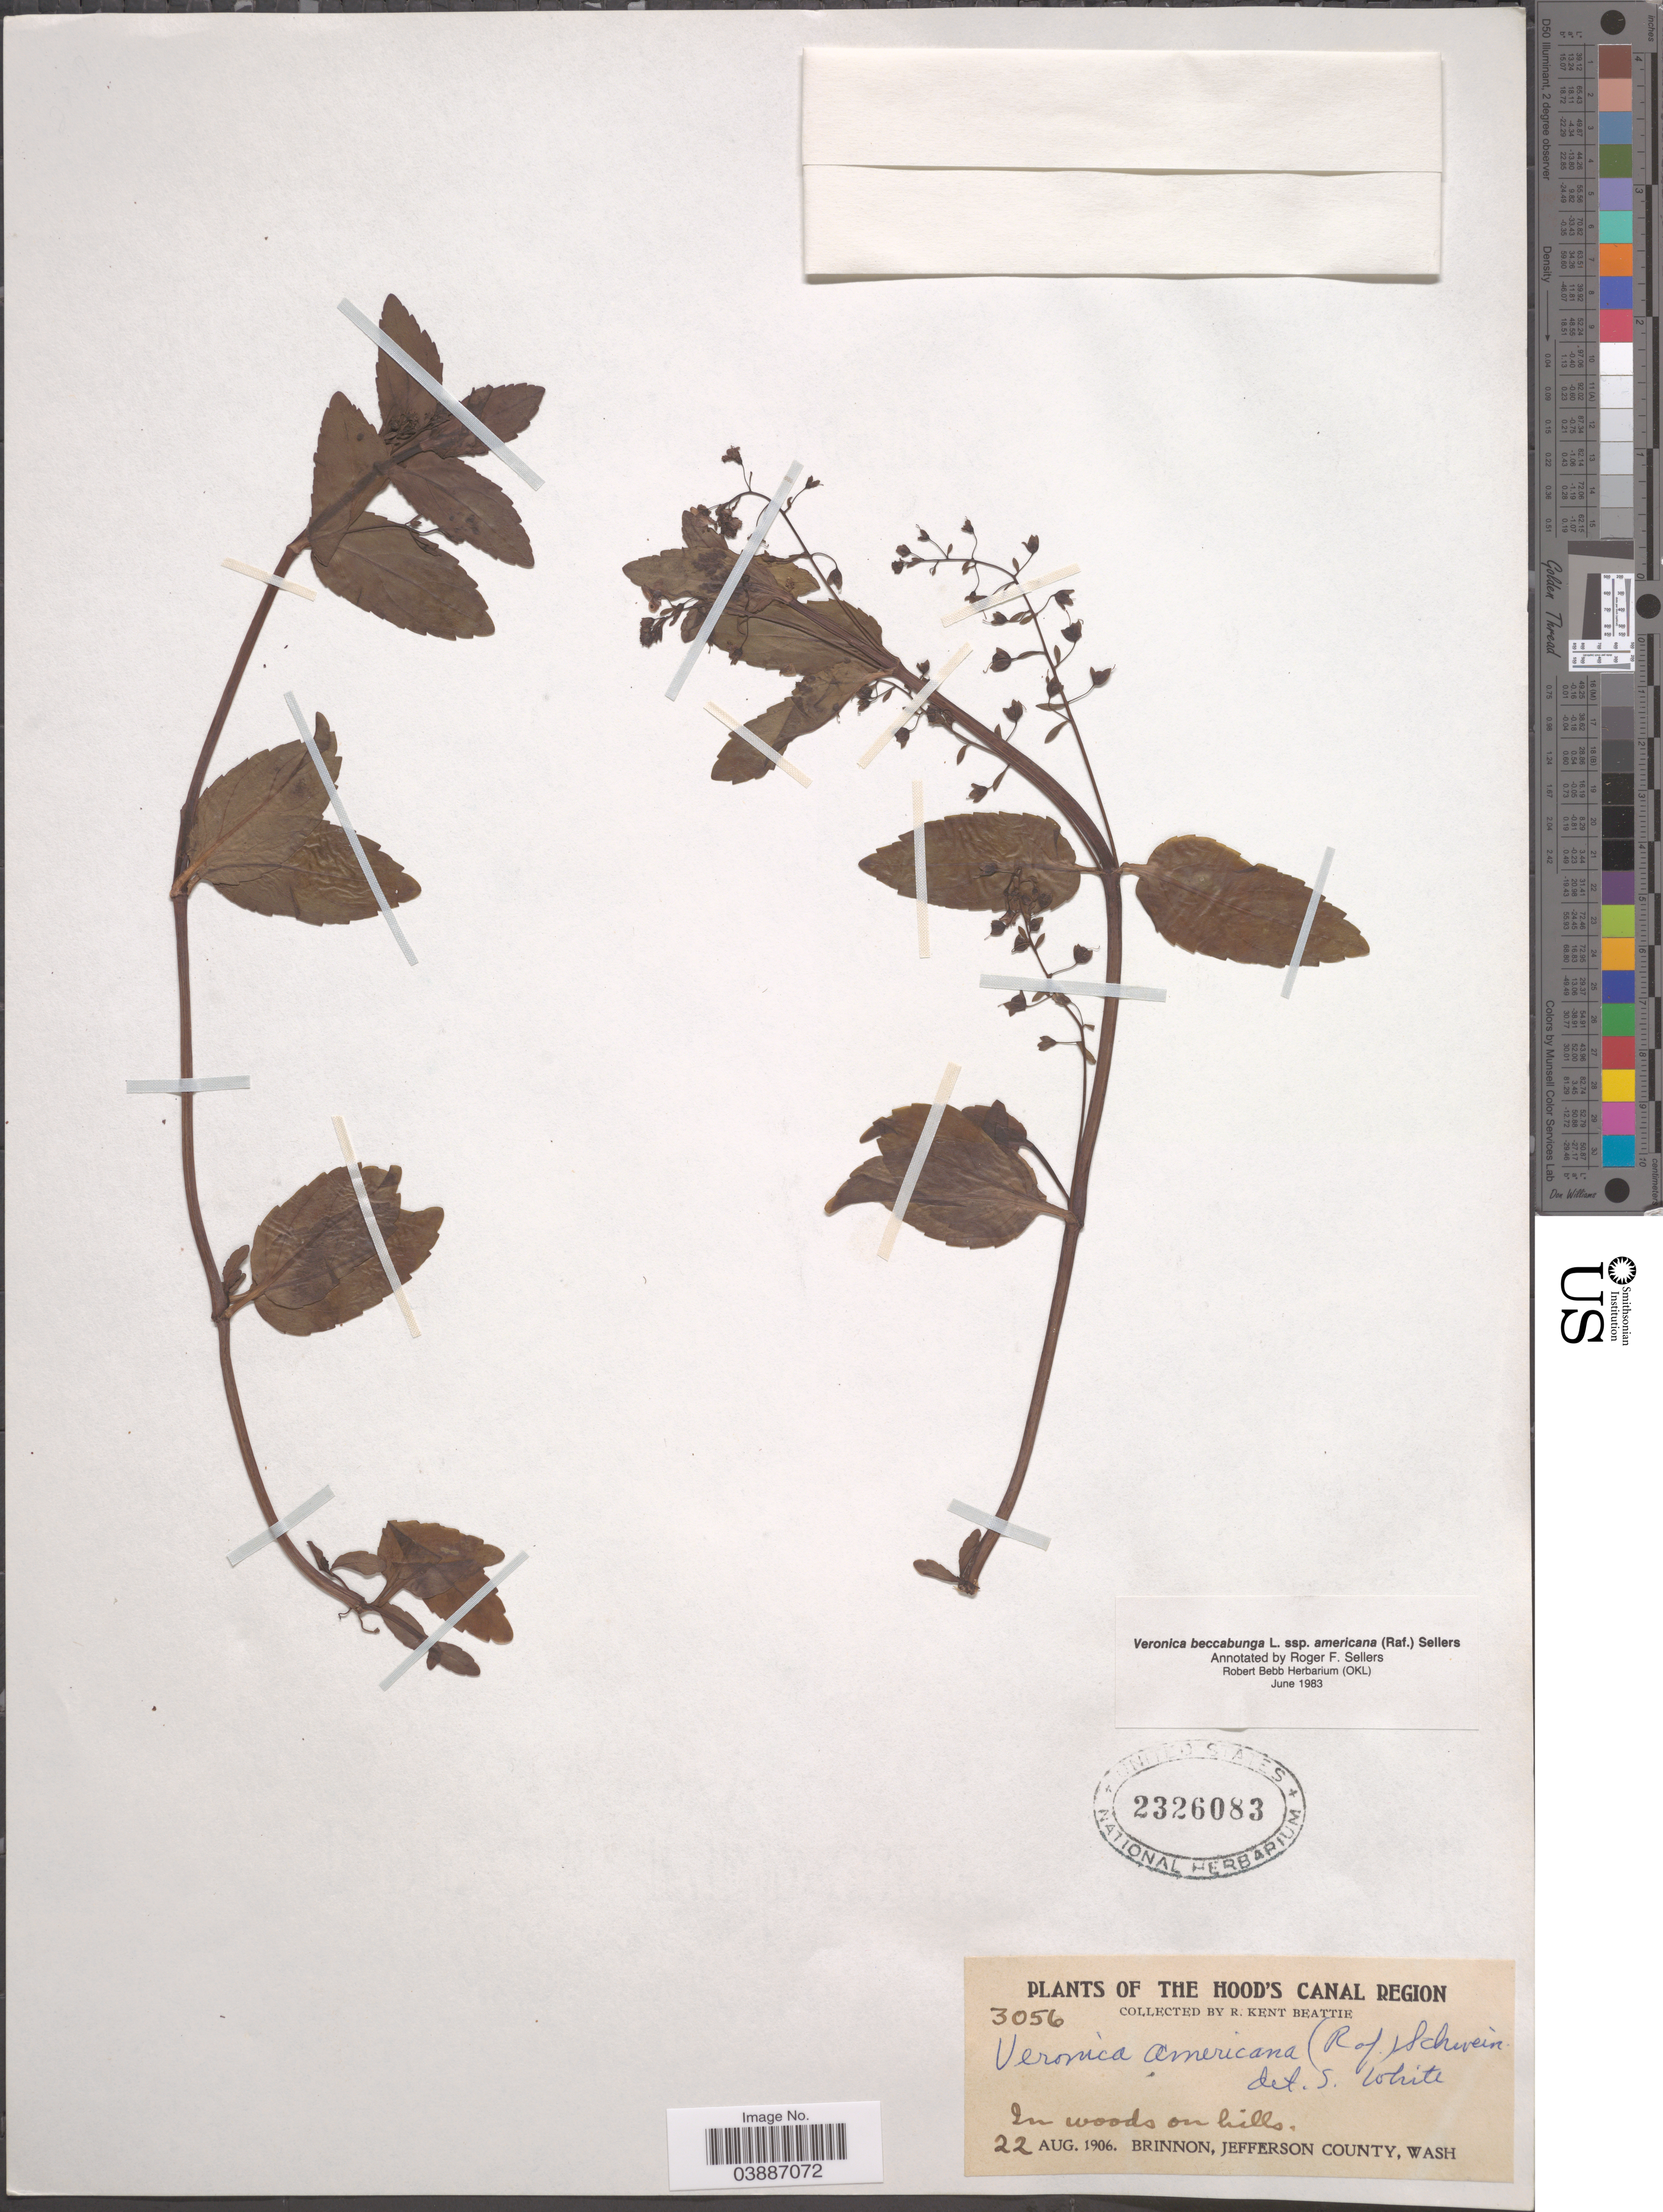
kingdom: Plantae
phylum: Tracheophyta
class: Magnoliopsida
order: Lamiales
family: Plantaginaceae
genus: Veronica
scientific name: Veronica beccabunga subsp. americana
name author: Raf.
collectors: R. K. Beattie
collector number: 3056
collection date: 1906-08-22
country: United States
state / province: Washington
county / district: Jefferson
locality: The Hood's Canal Region. Brinnon, Jefferson County.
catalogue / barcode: US 2326083